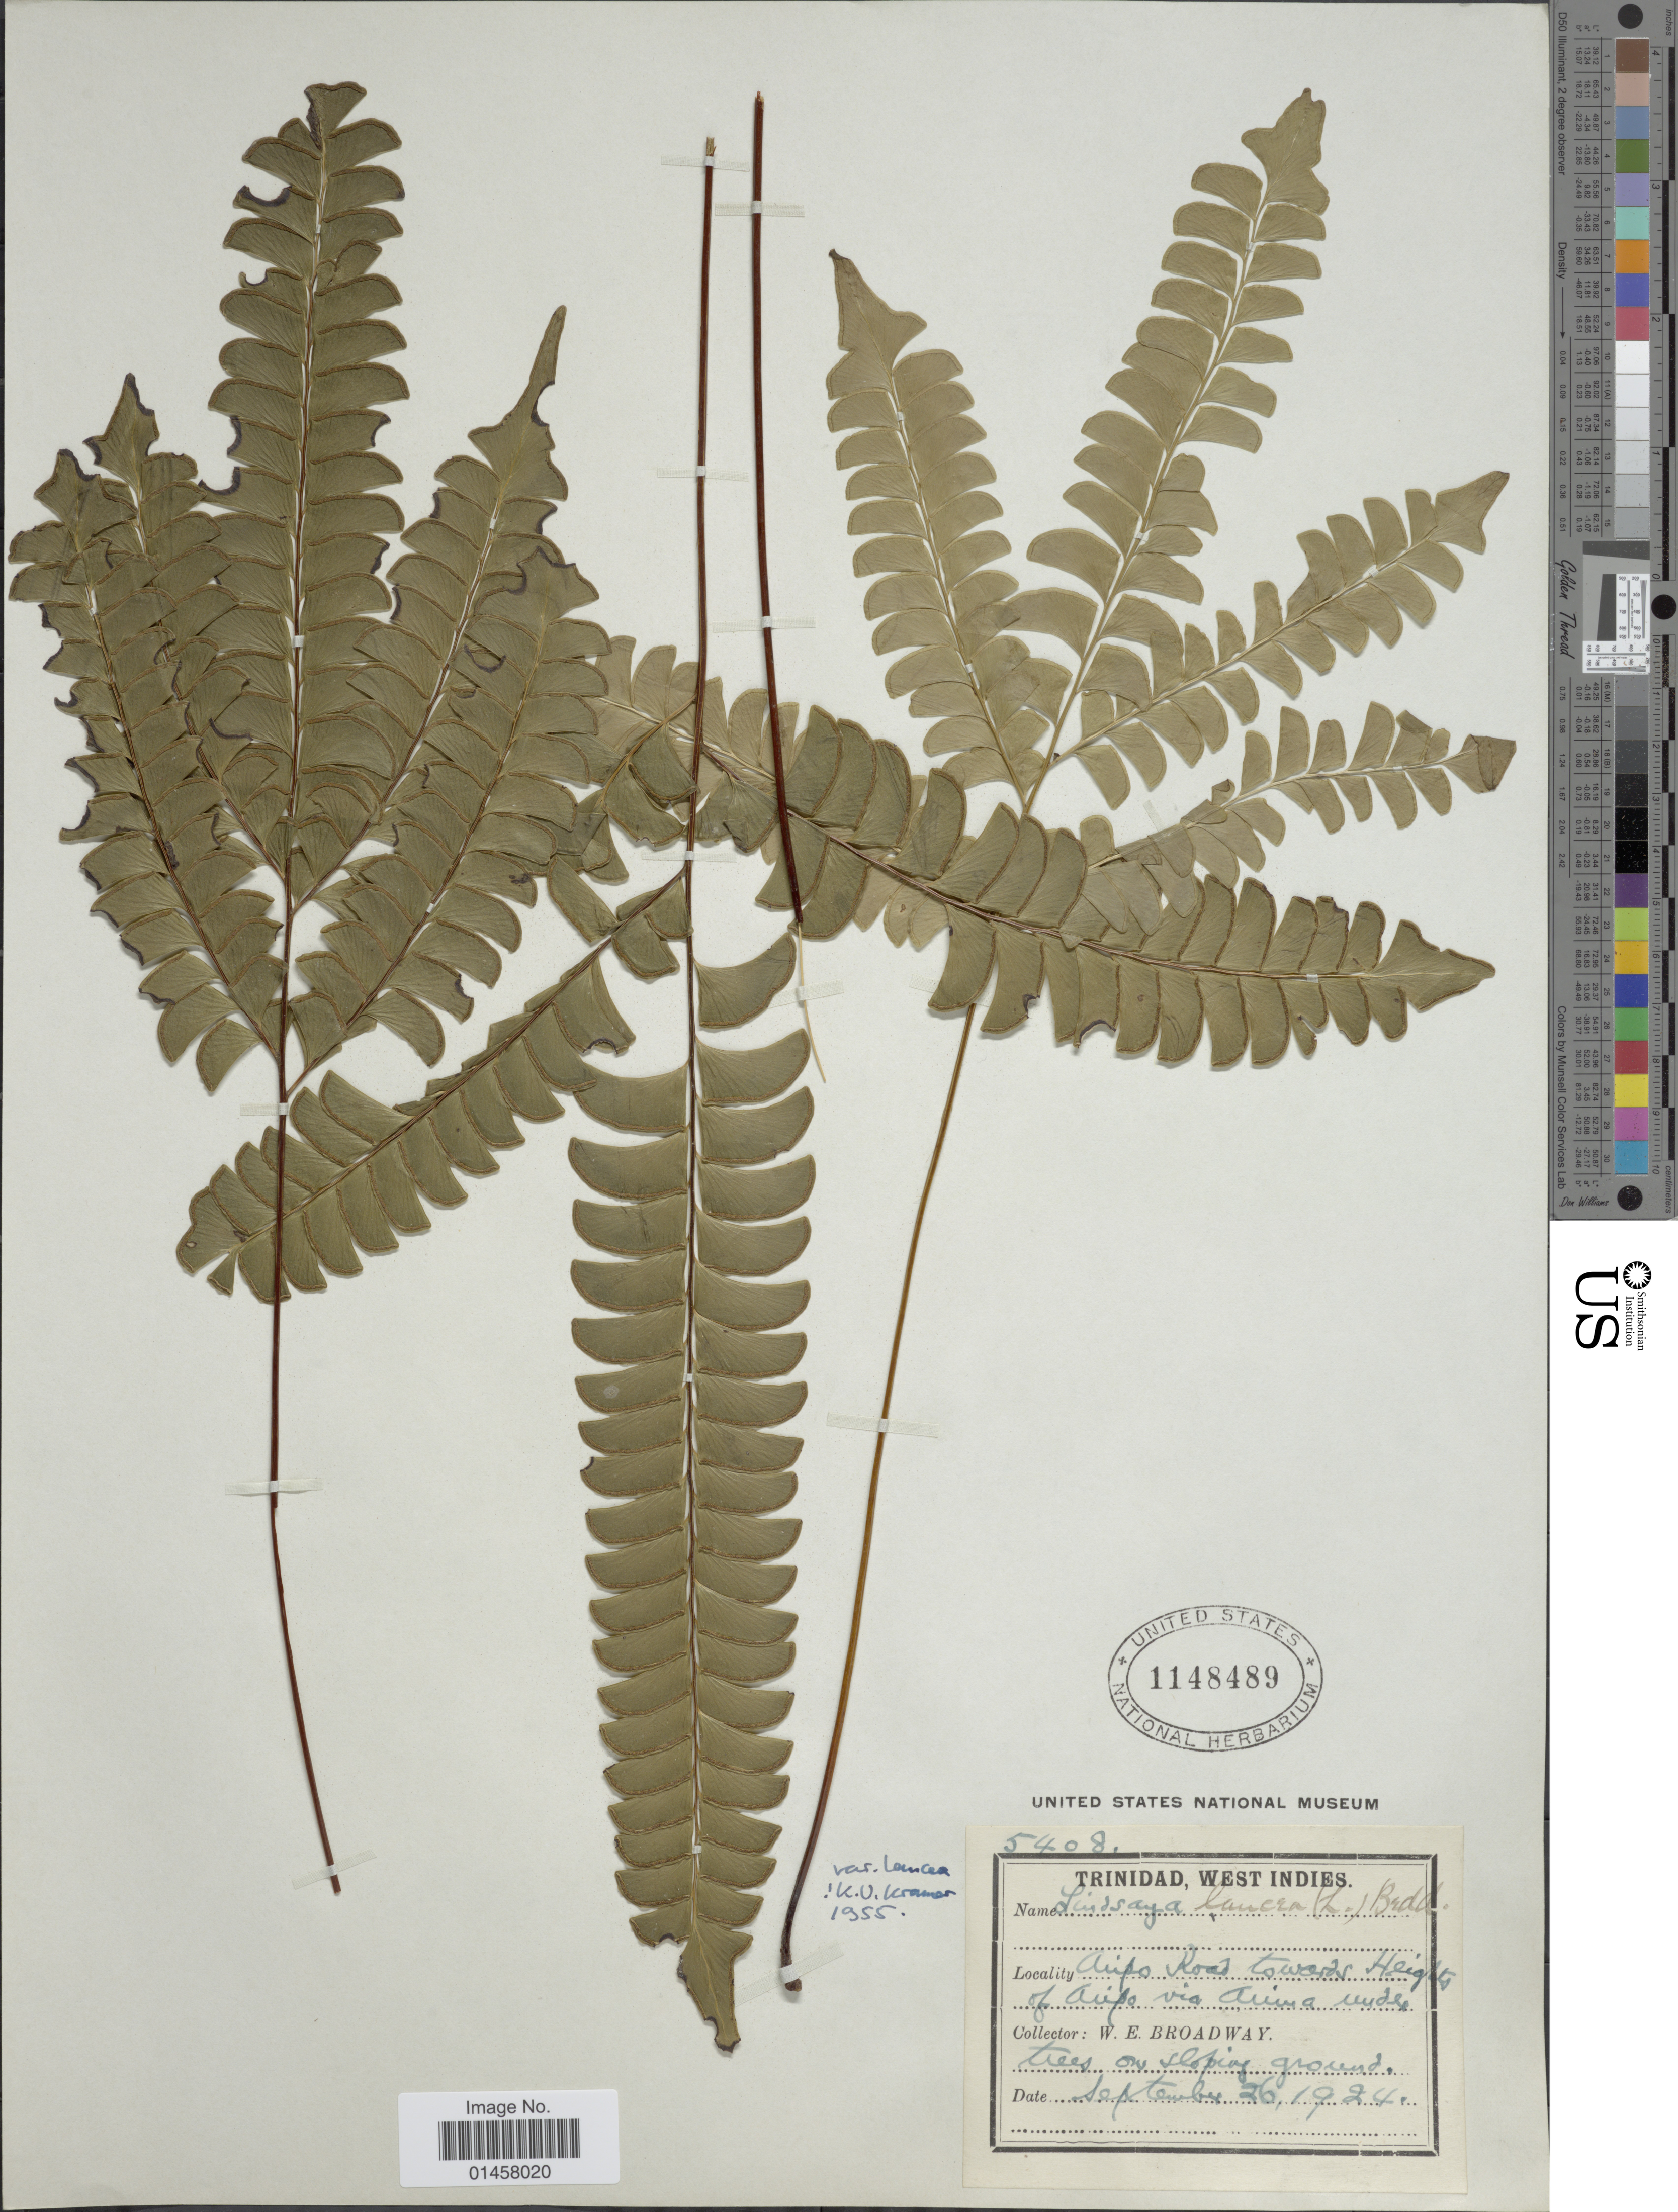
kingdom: Plantae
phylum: Tracheophyta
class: Polypodiopsida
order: Polypodiales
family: Lindsaeaceae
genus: Lindsaea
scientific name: Lindsaea lancea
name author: (L.) Bedd.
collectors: W. E. Broadway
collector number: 5408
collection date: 1924-09-26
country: Trinidad and Tobago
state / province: Trinidad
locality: Aripo Road towards Heights of Aripo via Arima under trees on sloping ground.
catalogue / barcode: US 1148489